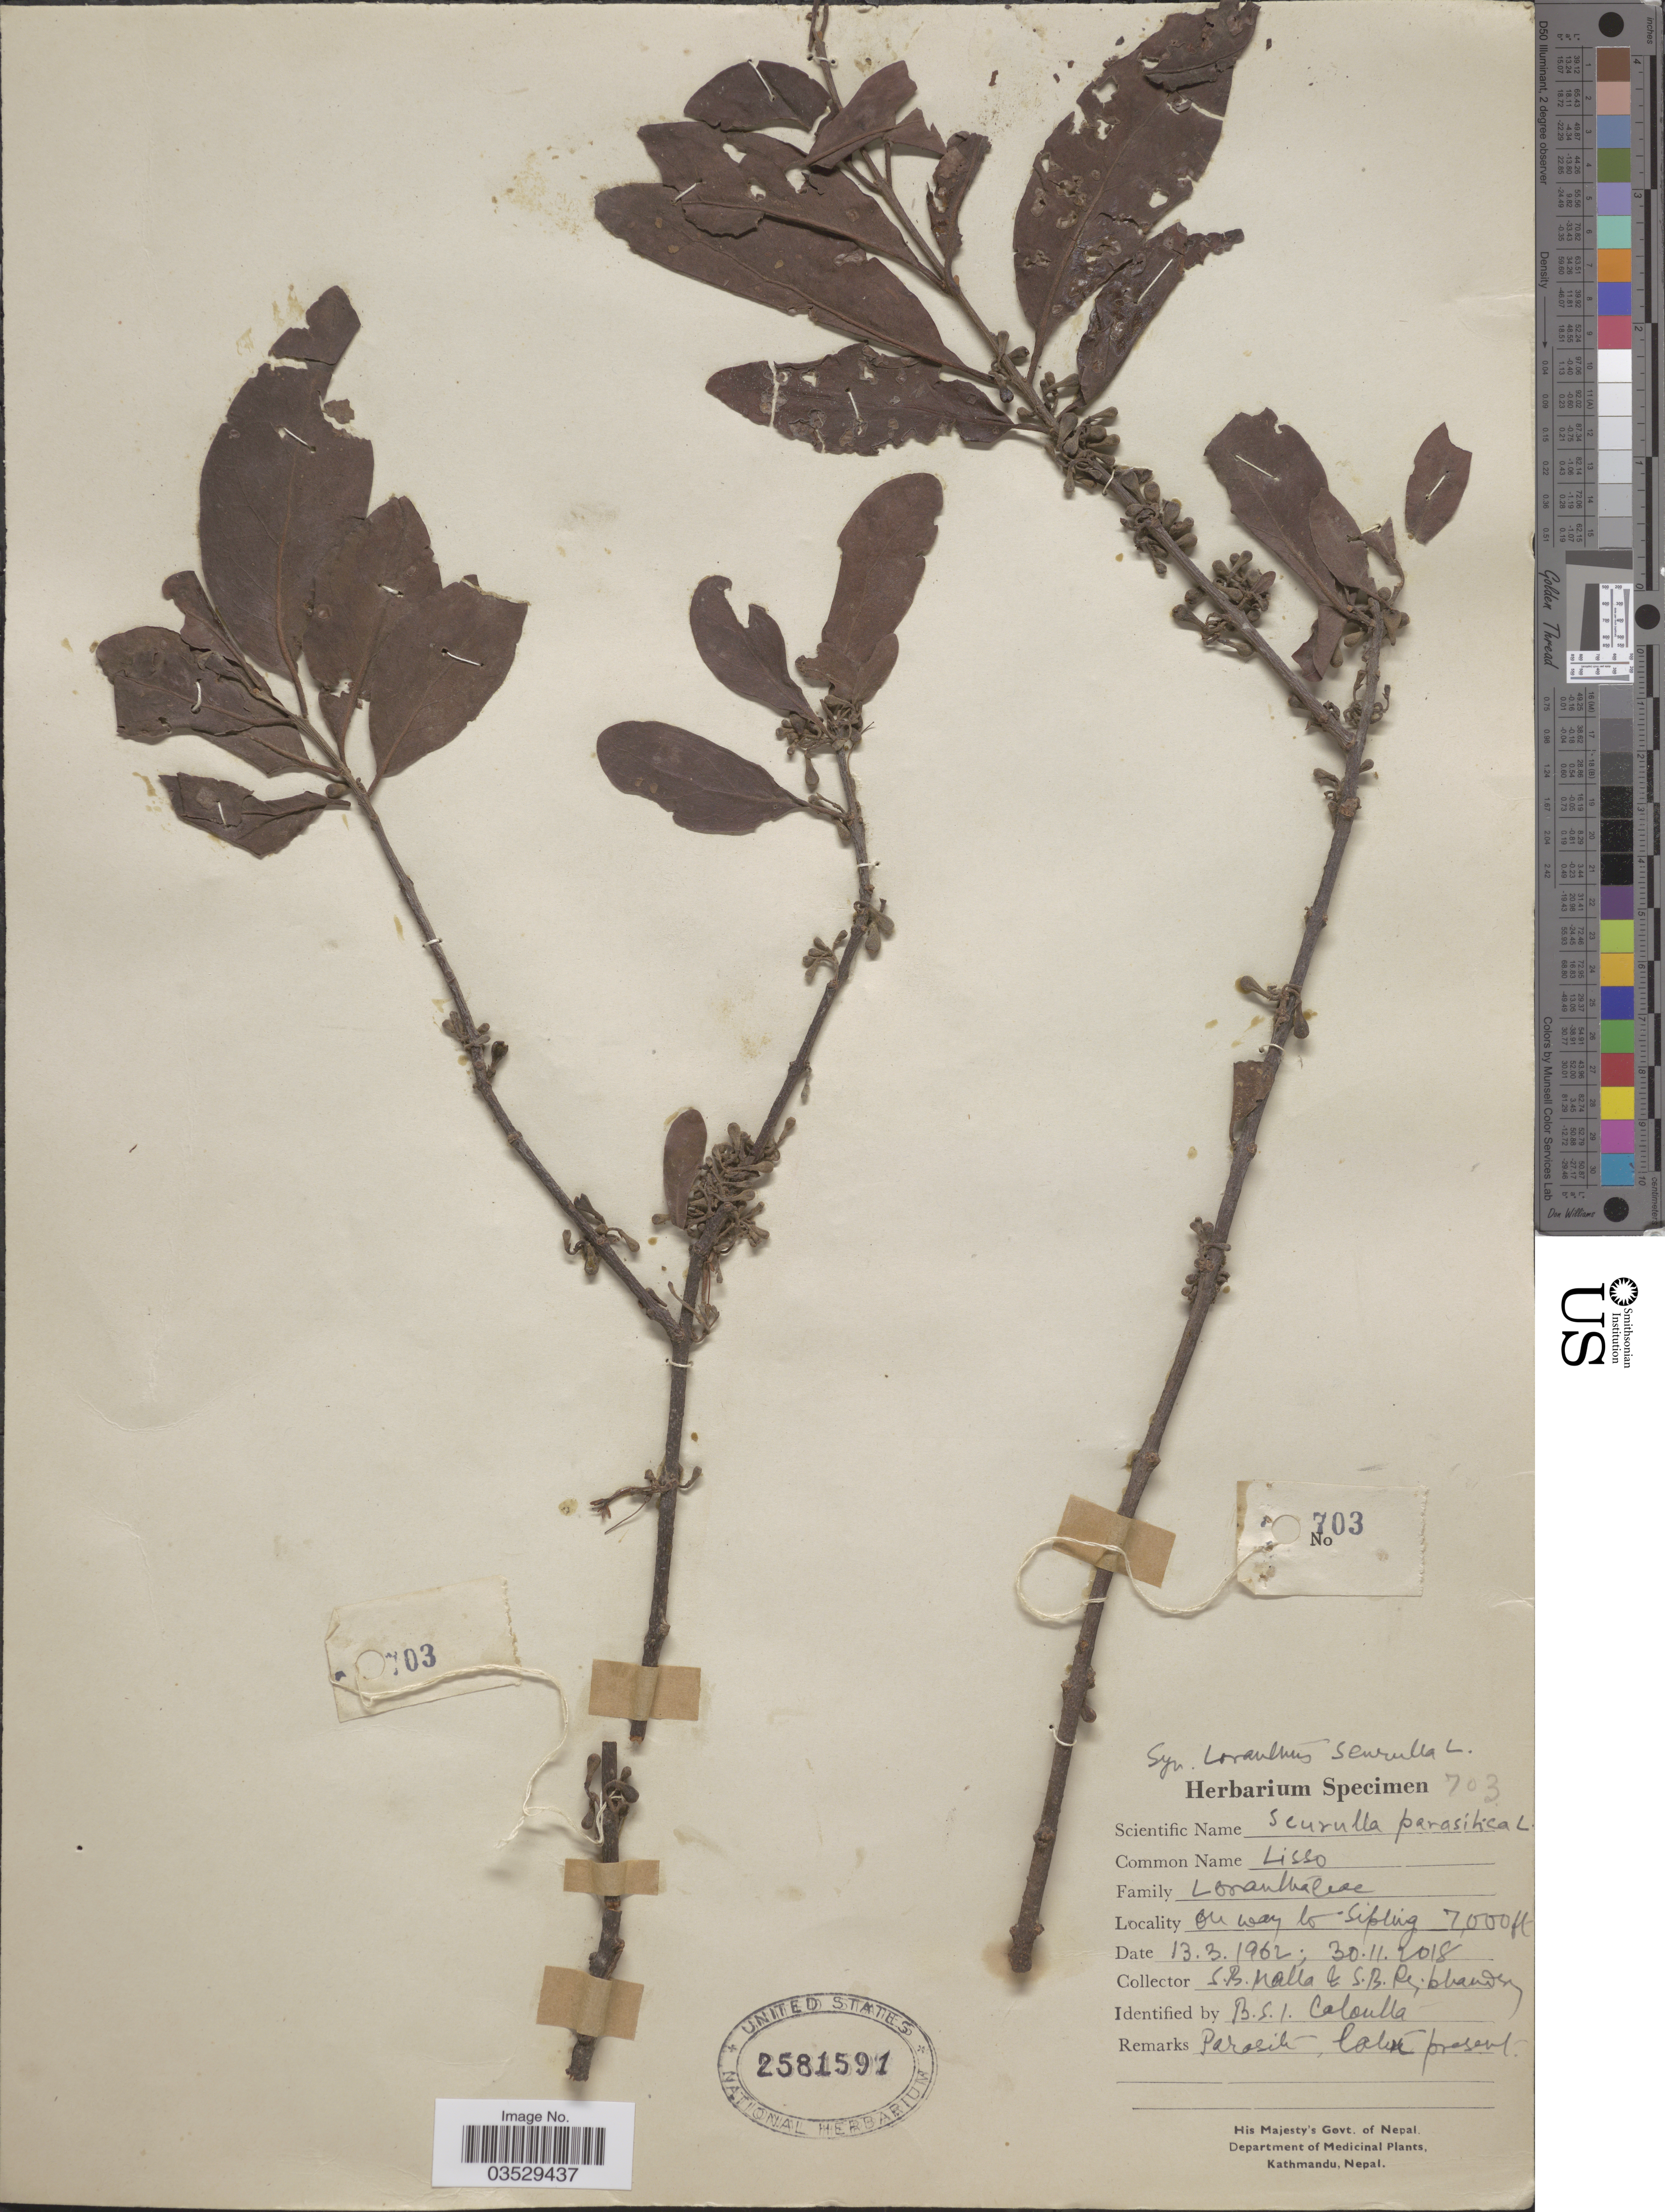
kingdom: Plantae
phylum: Tracheophyta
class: Magnoliopsida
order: Santalales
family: Loranthaceae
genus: Scurrula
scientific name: Scurrula parasitica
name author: L.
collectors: S. Malla & S. Rajbhandary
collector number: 703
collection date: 1962-03-13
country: Nepal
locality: On way to Sipling.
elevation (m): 2134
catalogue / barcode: US 2581591